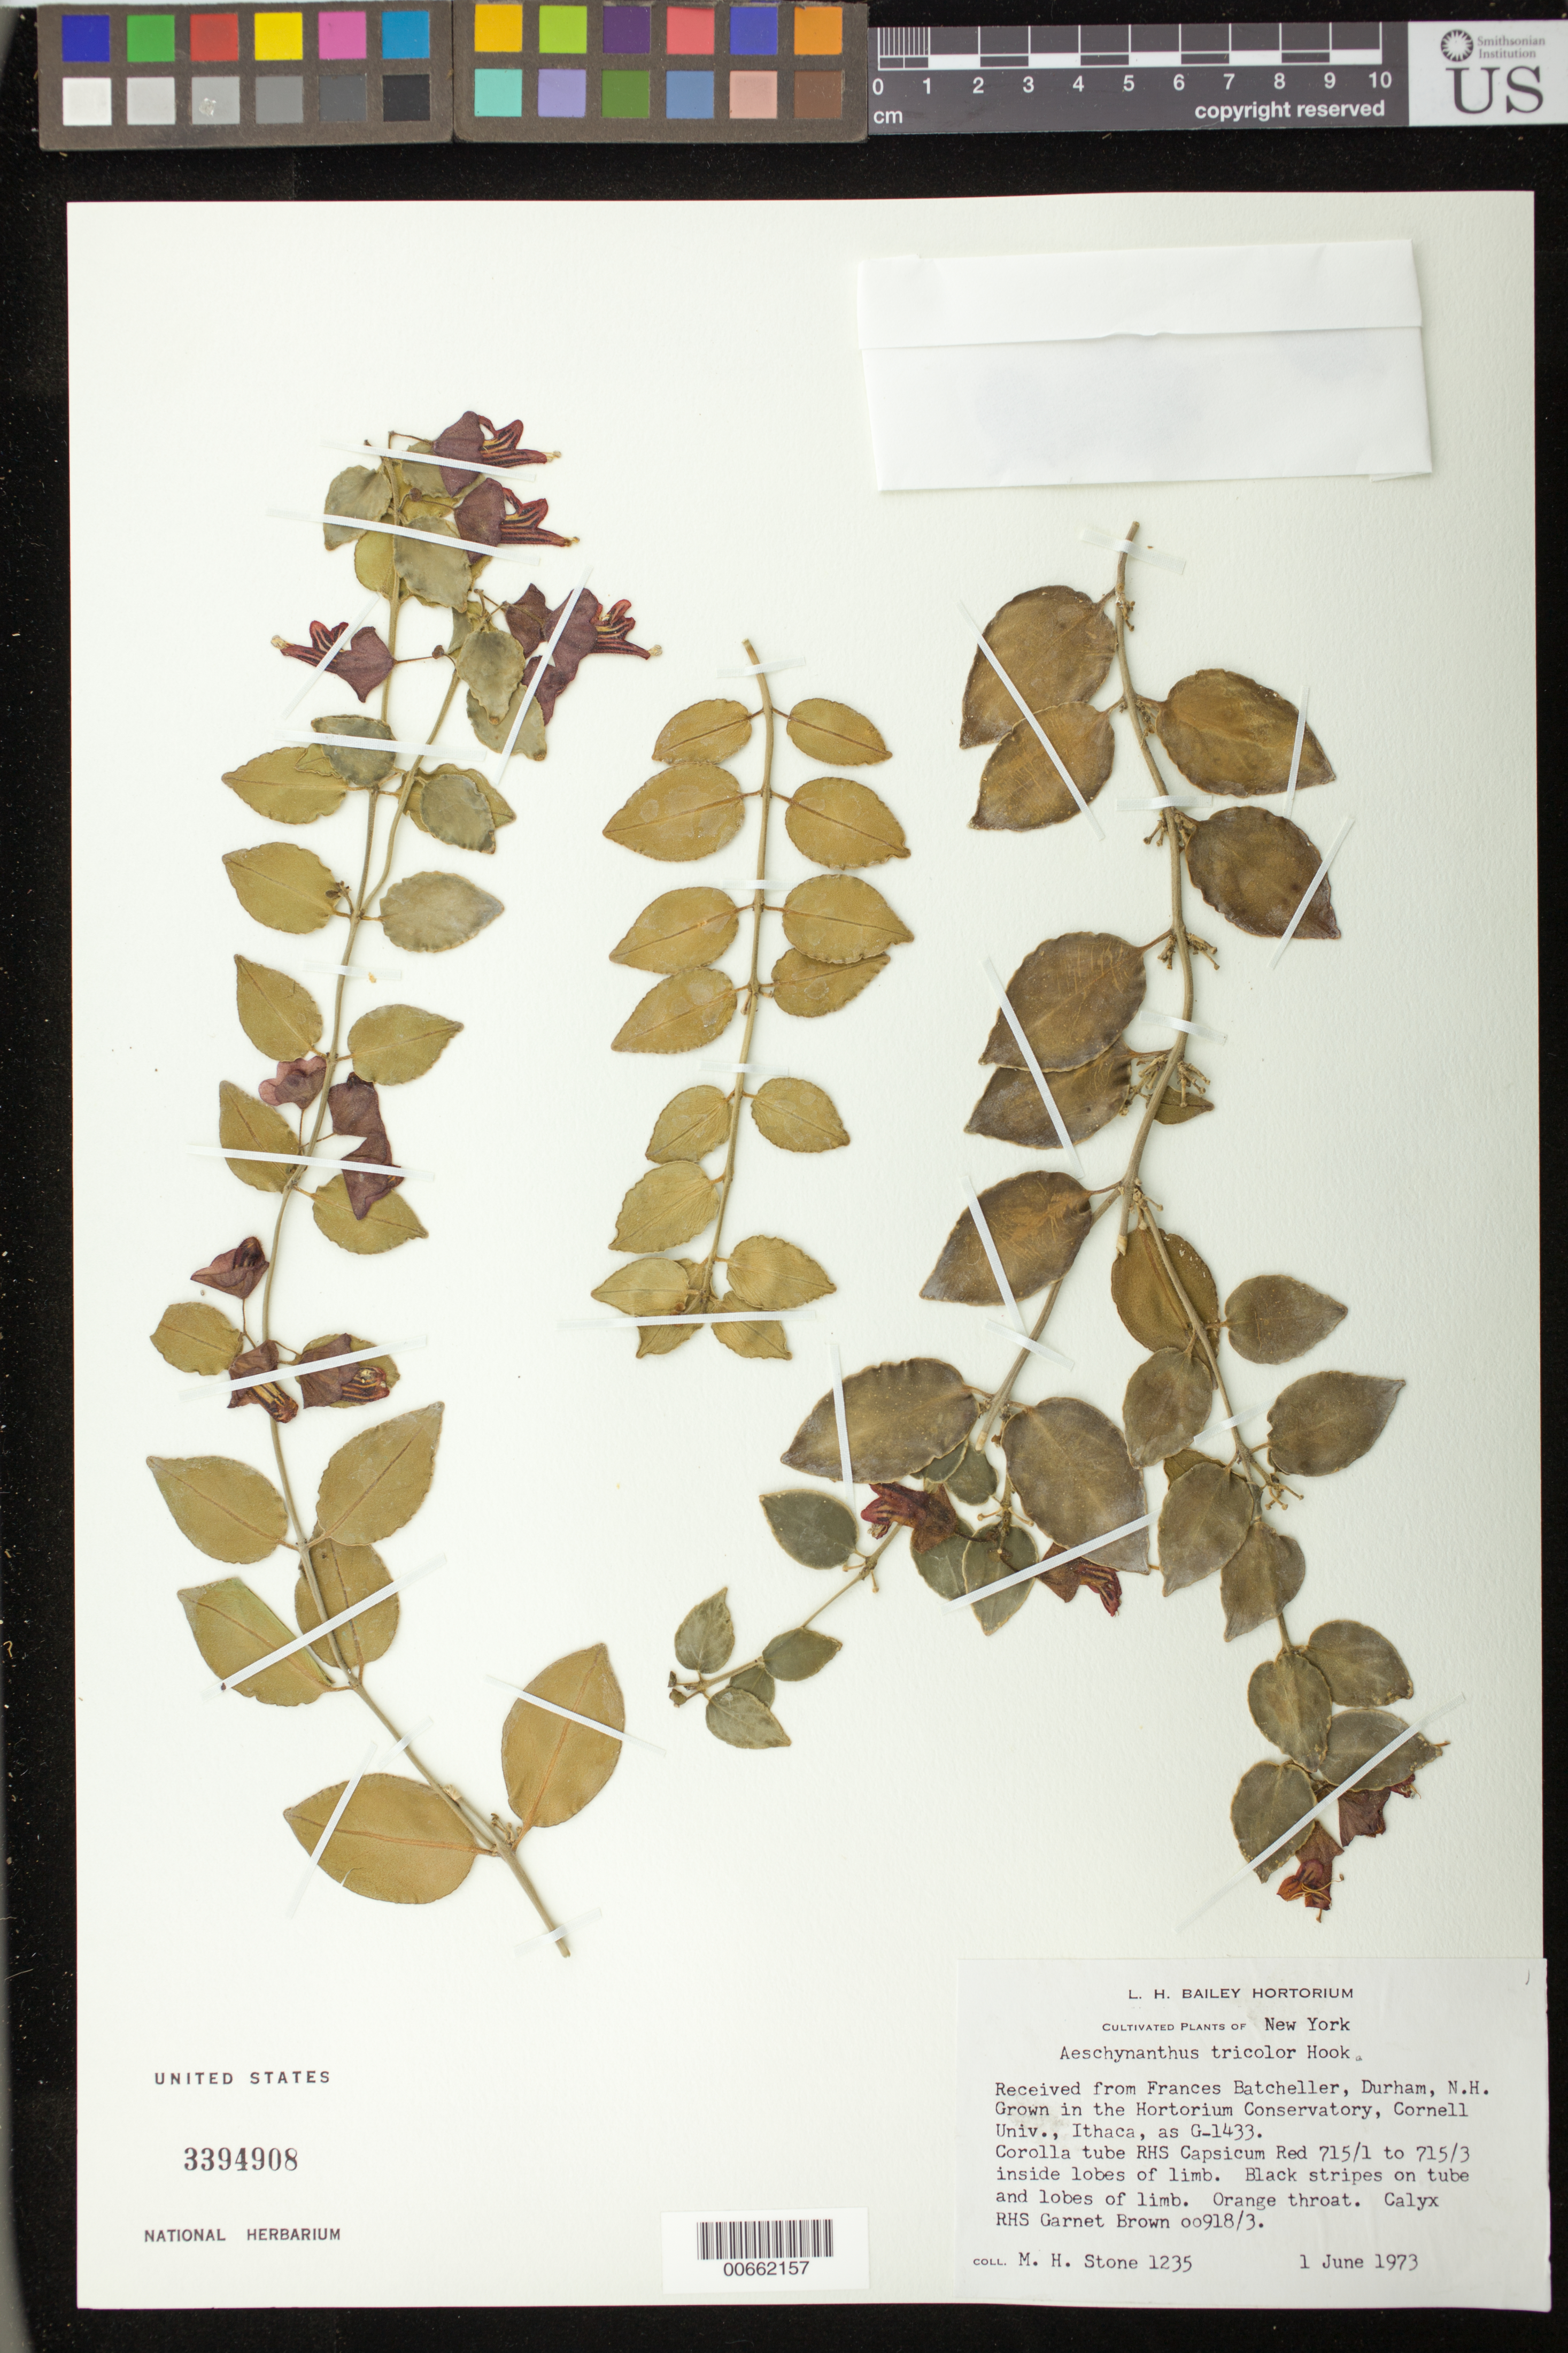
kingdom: Plantae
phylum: Tracheophyta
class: Magnoliopsida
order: Lamiales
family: Gesneriaceae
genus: Aeschynanthus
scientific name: Aeschynanthus tricolor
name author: Hook.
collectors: M. Stone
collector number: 1235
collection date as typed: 01 Jun 1973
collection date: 1973-06-01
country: United States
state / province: New York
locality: Grown in the Hortorium Conservatory, Cornell Univ., Ithaca [New York]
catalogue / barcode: US 3394908